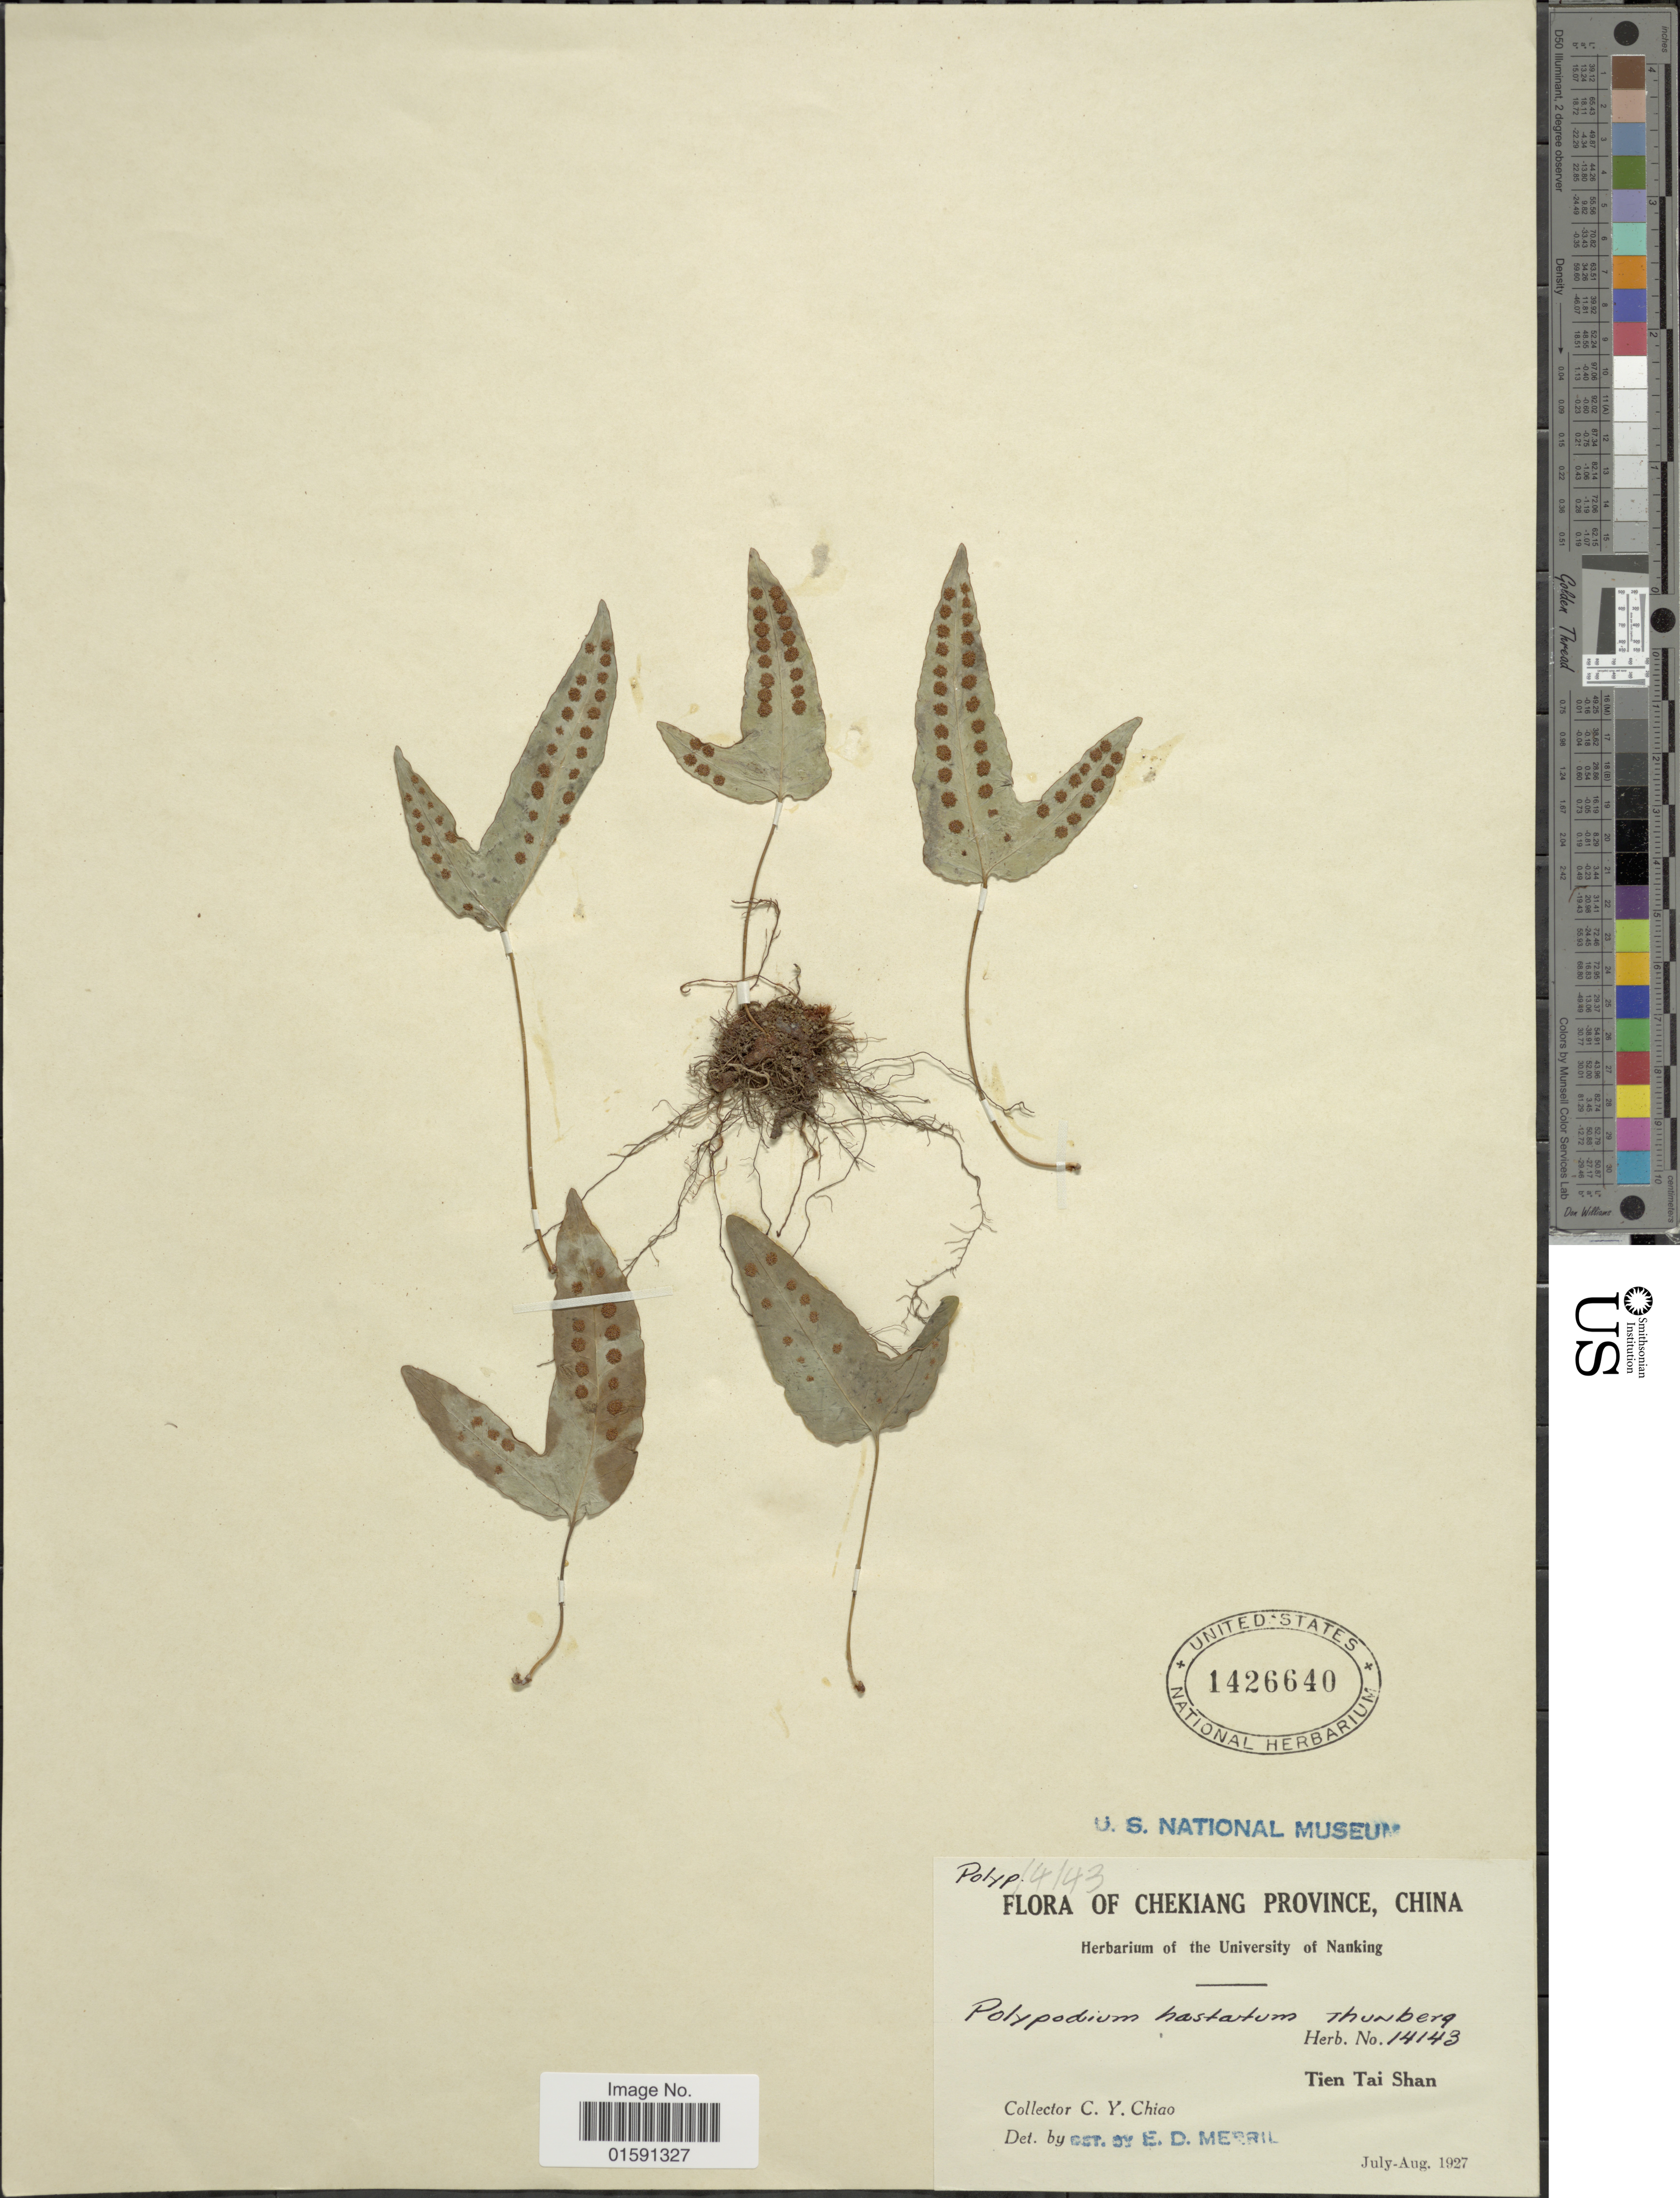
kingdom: Plantae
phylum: Tracheophyta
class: Polypodiopsida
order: Polypodiales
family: Polypodiaceae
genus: Selliguea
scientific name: Selliguea hastata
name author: (Thunb.) Fraser-Jenk.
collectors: C. Y. Chiao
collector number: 14143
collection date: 1927-07/1927-08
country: China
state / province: Zhejiang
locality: Chekiang Province, China. Tien Tai Shan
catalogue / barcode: US 1426640